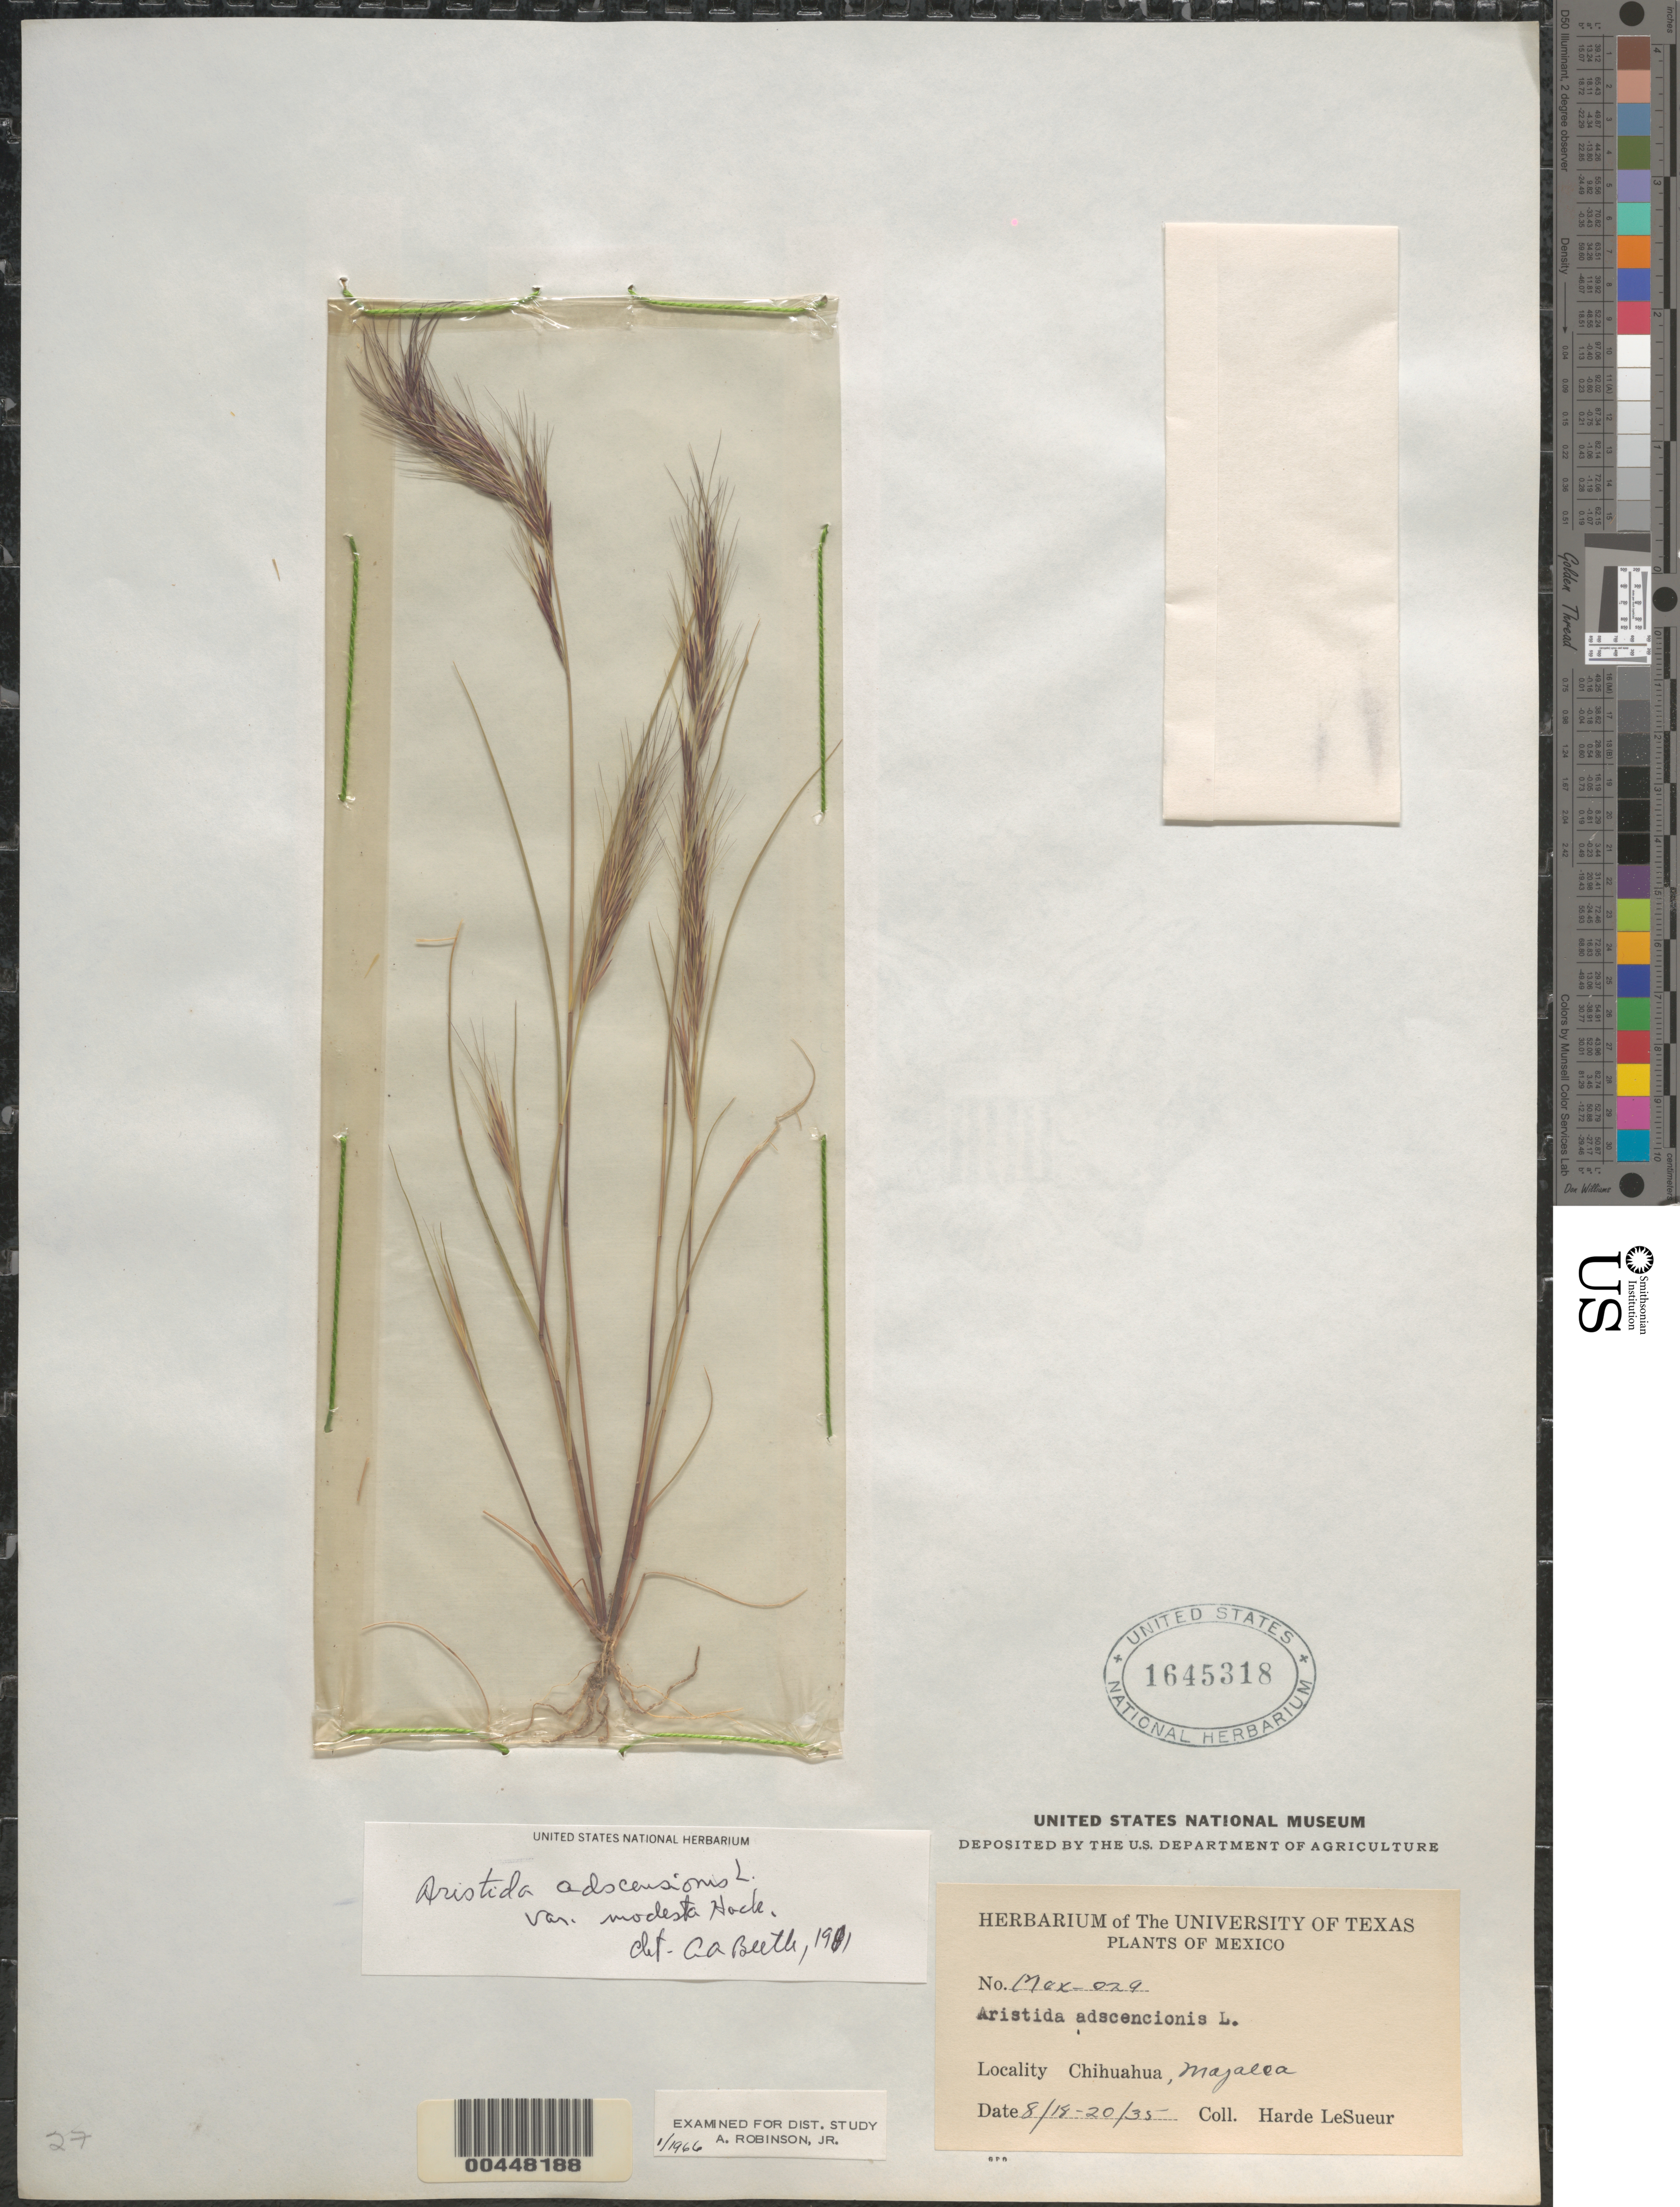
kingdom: Plantae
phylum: Tracheophyta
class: Liliopsida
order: Poales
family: Poaceae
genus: Aristida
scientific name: Aristida adscensionis var. modesta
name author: Hack. in Stuck.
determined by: Beetle, O. A.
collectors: D. H. LeSueur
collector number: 029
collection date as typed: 18 Aug 1935 to 20 Aug 1935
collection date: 1935-08-18/1935-08-20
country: Mexico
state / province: Chihuahua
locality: Majacea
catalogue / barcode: US 1645318